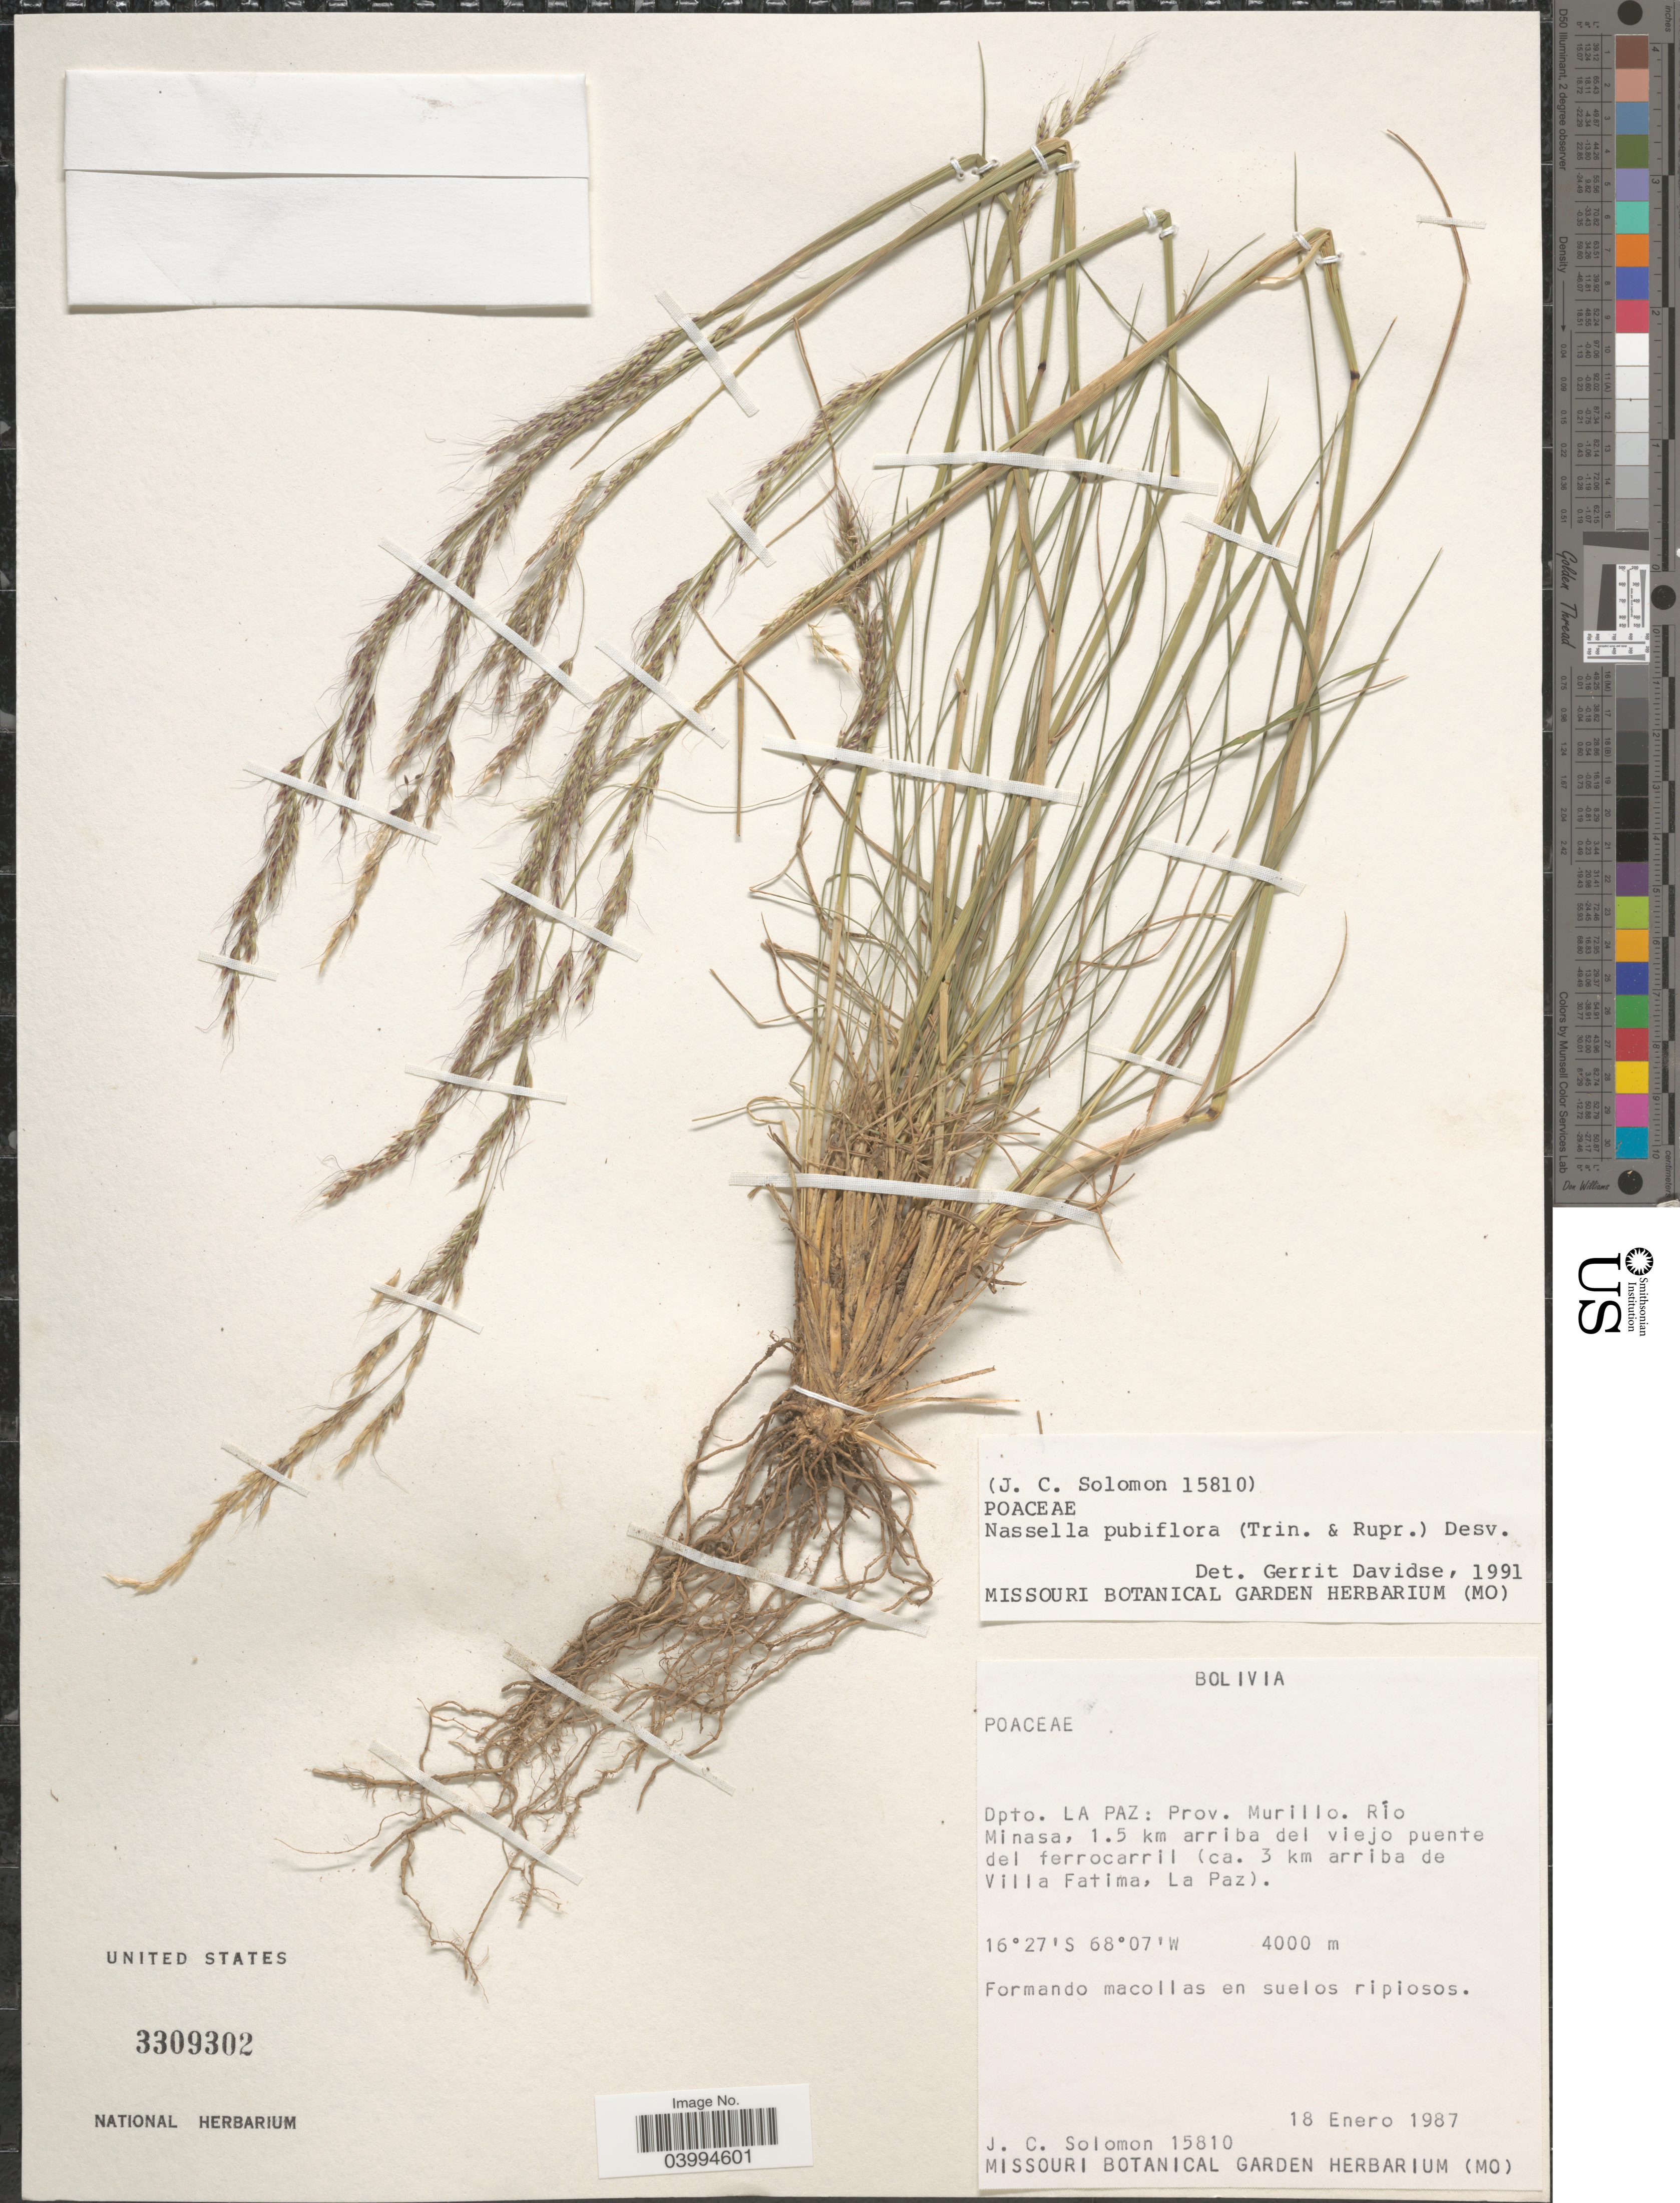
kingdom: Plantae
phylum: Tracheophyta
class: Liliopsida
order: Poales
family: Poaceae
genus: Nassella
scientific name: Nassella pubiflora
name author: (Trin. & Rupr.) É. Desv.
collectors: J. C. Solomon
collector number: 15810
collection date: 1987-01-18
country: Bolivia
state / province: La Paz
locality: Dpto. La Paz: Prov. Murillo. Río Minasa, 1.5 km arriba del viejo puente del ferrocarril (ca. 3 km arriba de Villa Fatima, La Paz).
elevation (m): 4000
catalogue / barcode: US 3309302